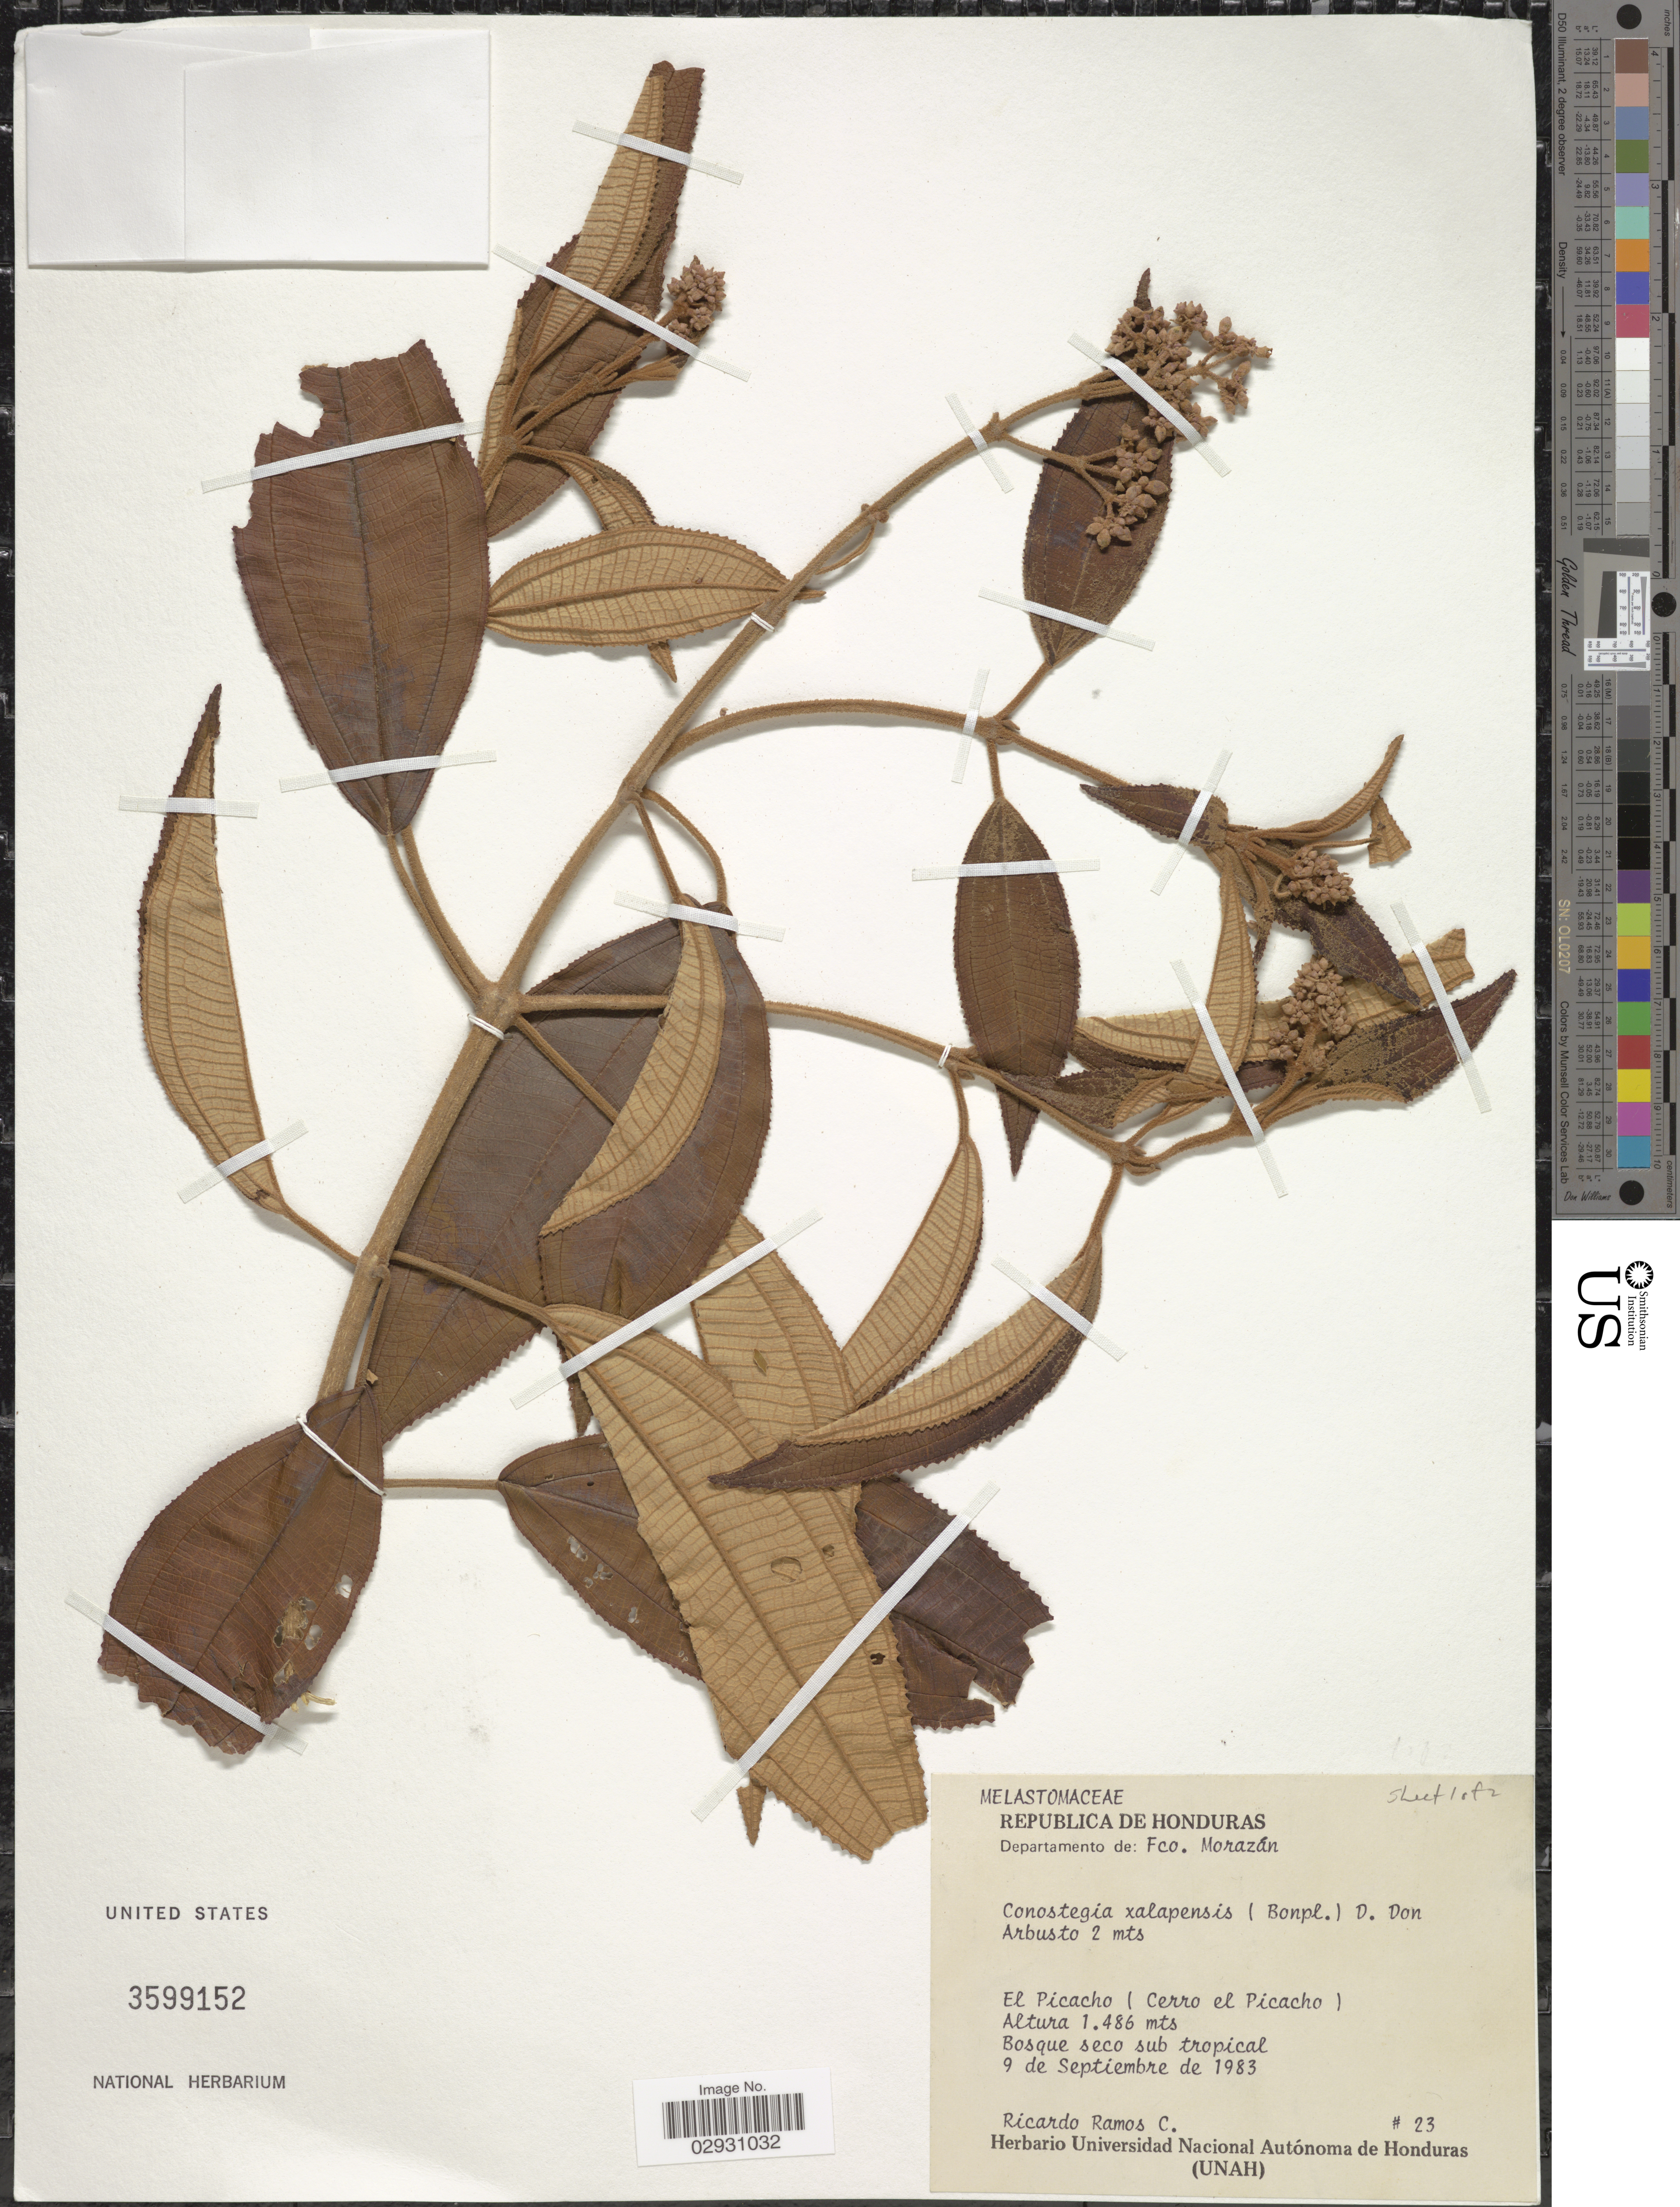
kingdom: Plantae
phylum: Tracheophyta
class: Magnoliopsida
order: Myrtales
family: Melastomataceae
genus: Conostegia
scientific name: Conostegia quadrangularis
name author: Schltdl. ex Steud.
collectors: R. Ramos C.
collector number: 23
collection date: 1983-09-09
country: Honduras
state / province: Fco. Morazán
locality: Departamento de: Fco. Morazán, El Picacho (Cerro el Picacho).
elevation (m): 1486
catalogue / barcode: US 3599152